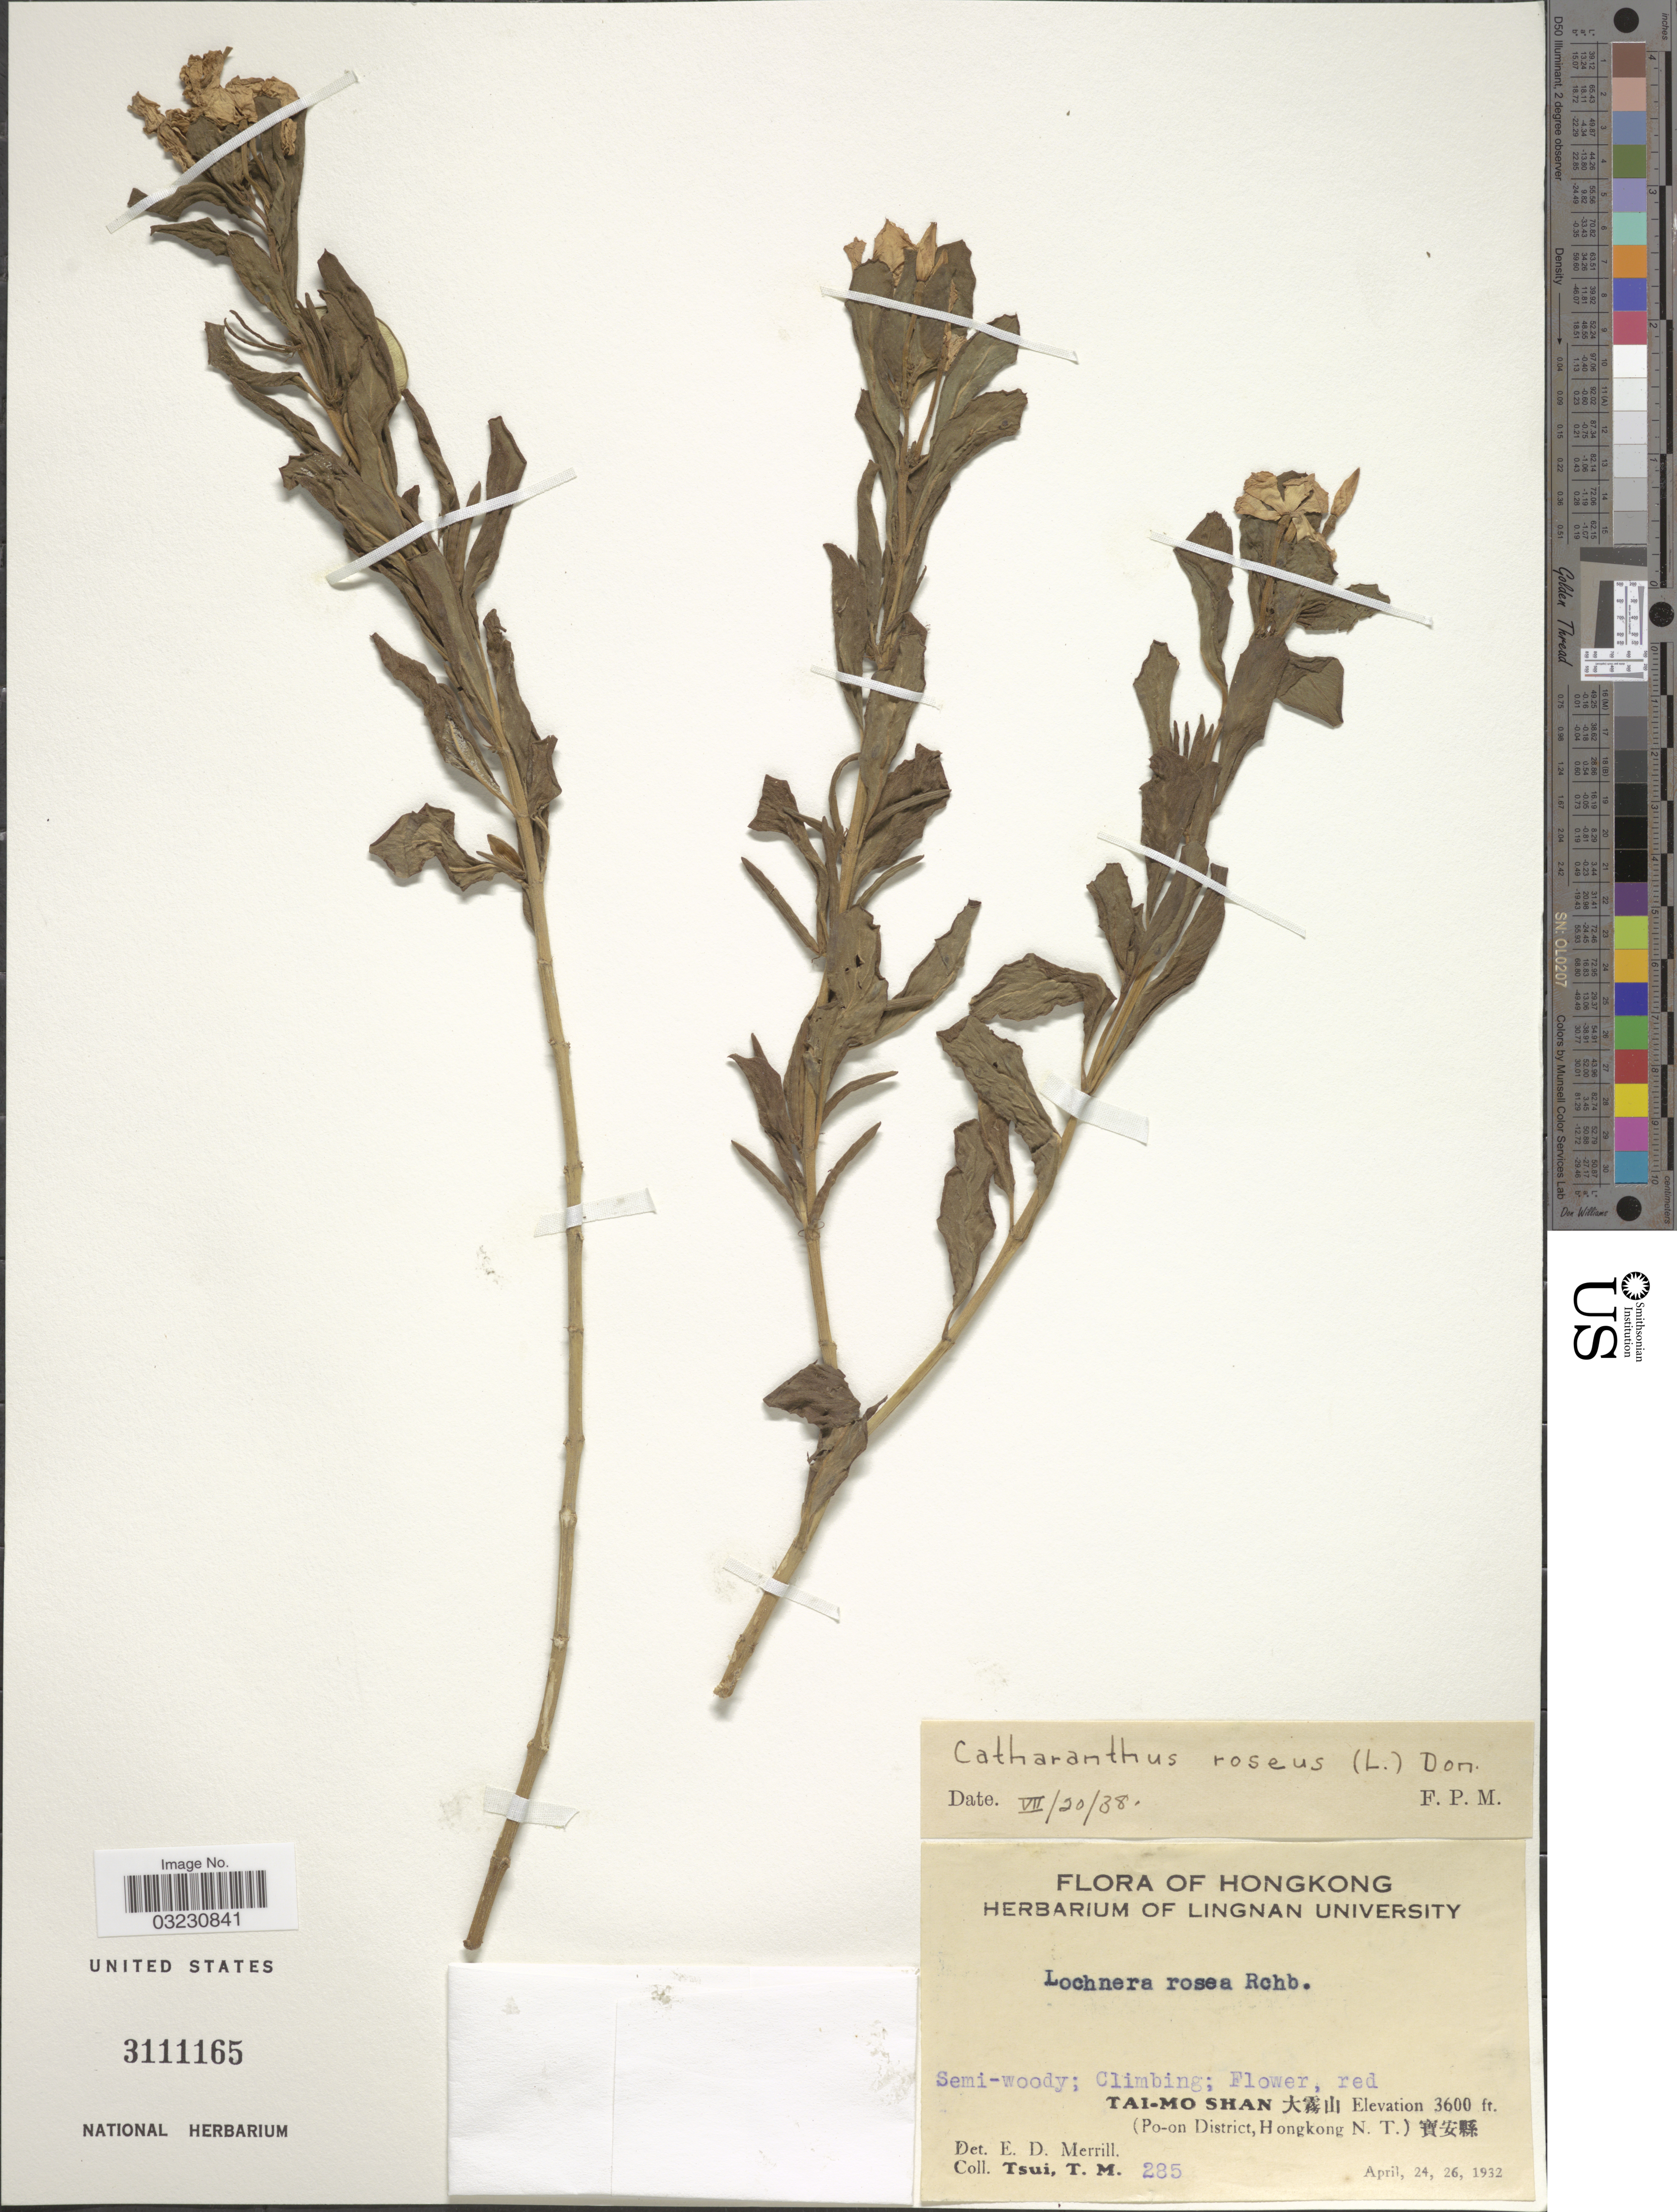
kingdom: Plantae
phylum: Tracheophyta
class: Magnoliopsida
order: Gentianales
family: Apocynaceae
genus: Catharanthus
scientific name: Catharanthus roseus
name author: (L.) G. Don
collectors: T. Tsui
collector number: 285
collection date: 1932-04-24/1932-04-26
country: China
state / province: Hong Kong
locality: Ta-Mo Shan (Po-on District, Hongkong N. T.) .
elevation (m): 1097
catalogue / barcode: US 3111165